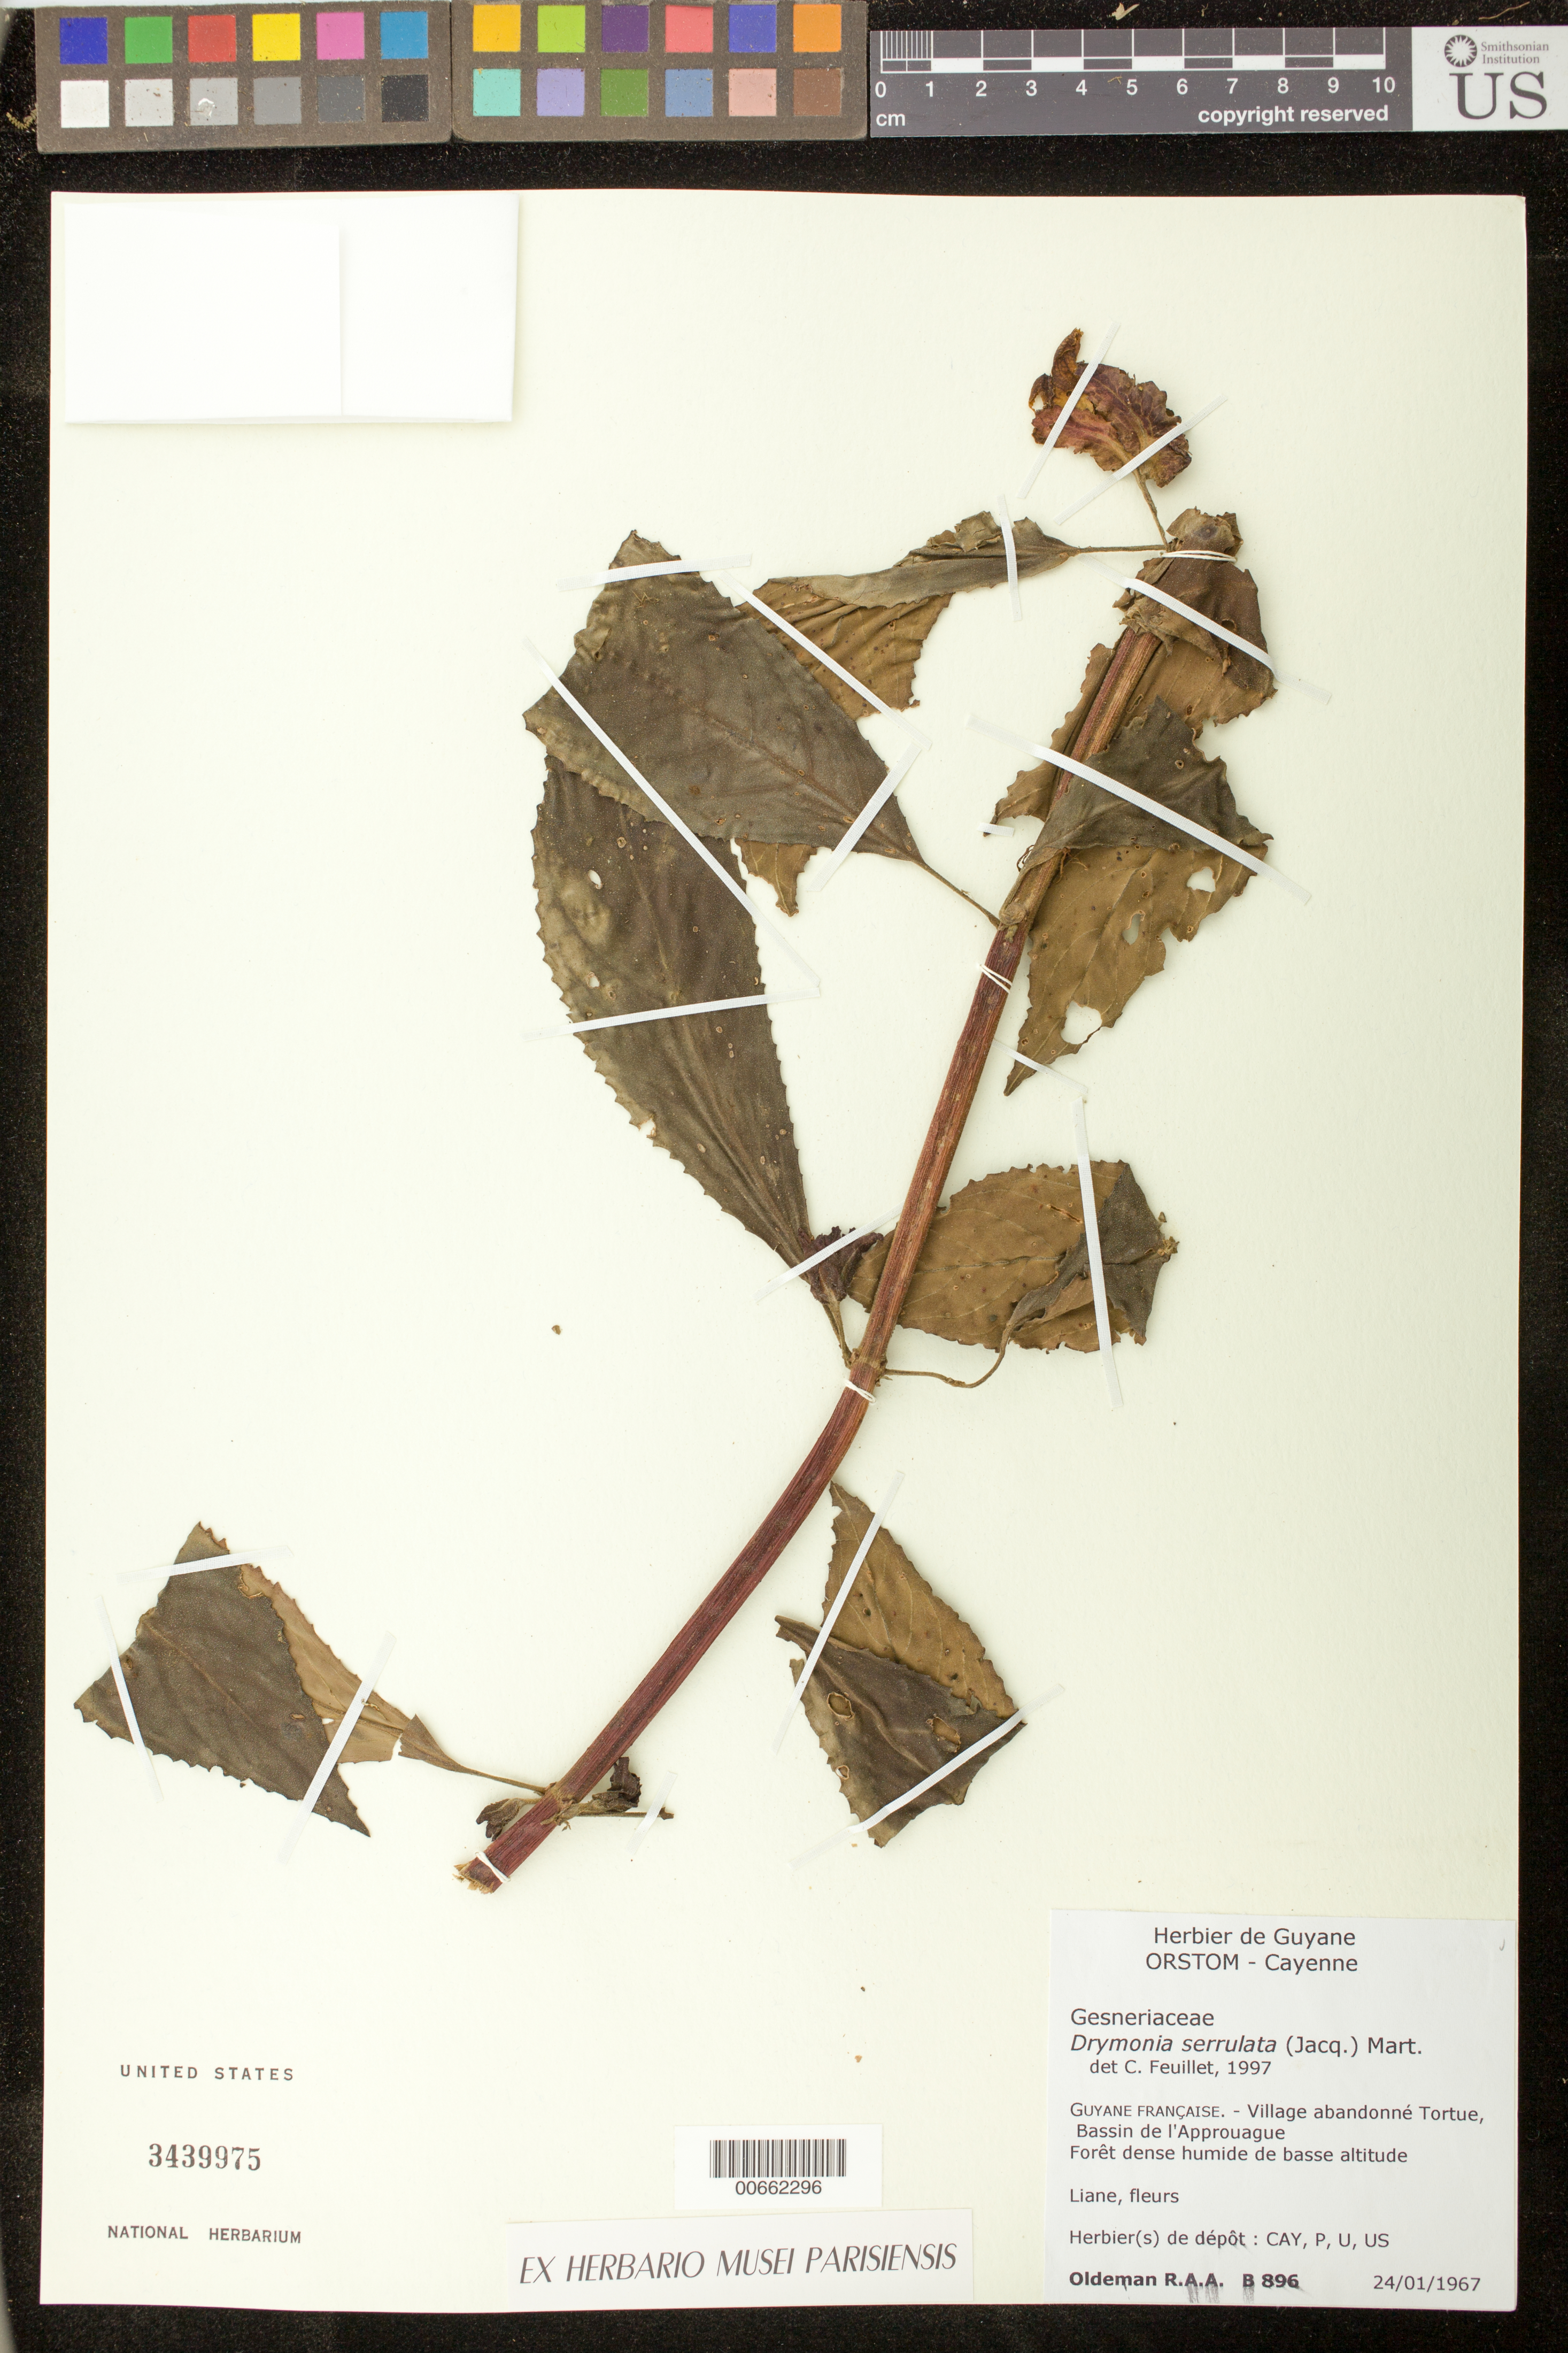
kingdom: Plantae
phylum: Tracheophyta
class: Magnoliopsida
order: Lamiales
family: Gesneriaceae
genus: Drymonia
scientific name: Drymonia serrulata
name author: (Jacq.) Mart.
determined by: Feuillet, C.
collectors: R. Oldeman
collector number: B- 896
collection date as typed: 24 Jan 1967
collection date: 1967-01-24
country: French Guiana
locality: Village abandonné Tortue, Bassin de l'Approuague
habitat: Forêt dense humide de basse altitude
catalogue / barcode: US 3439975